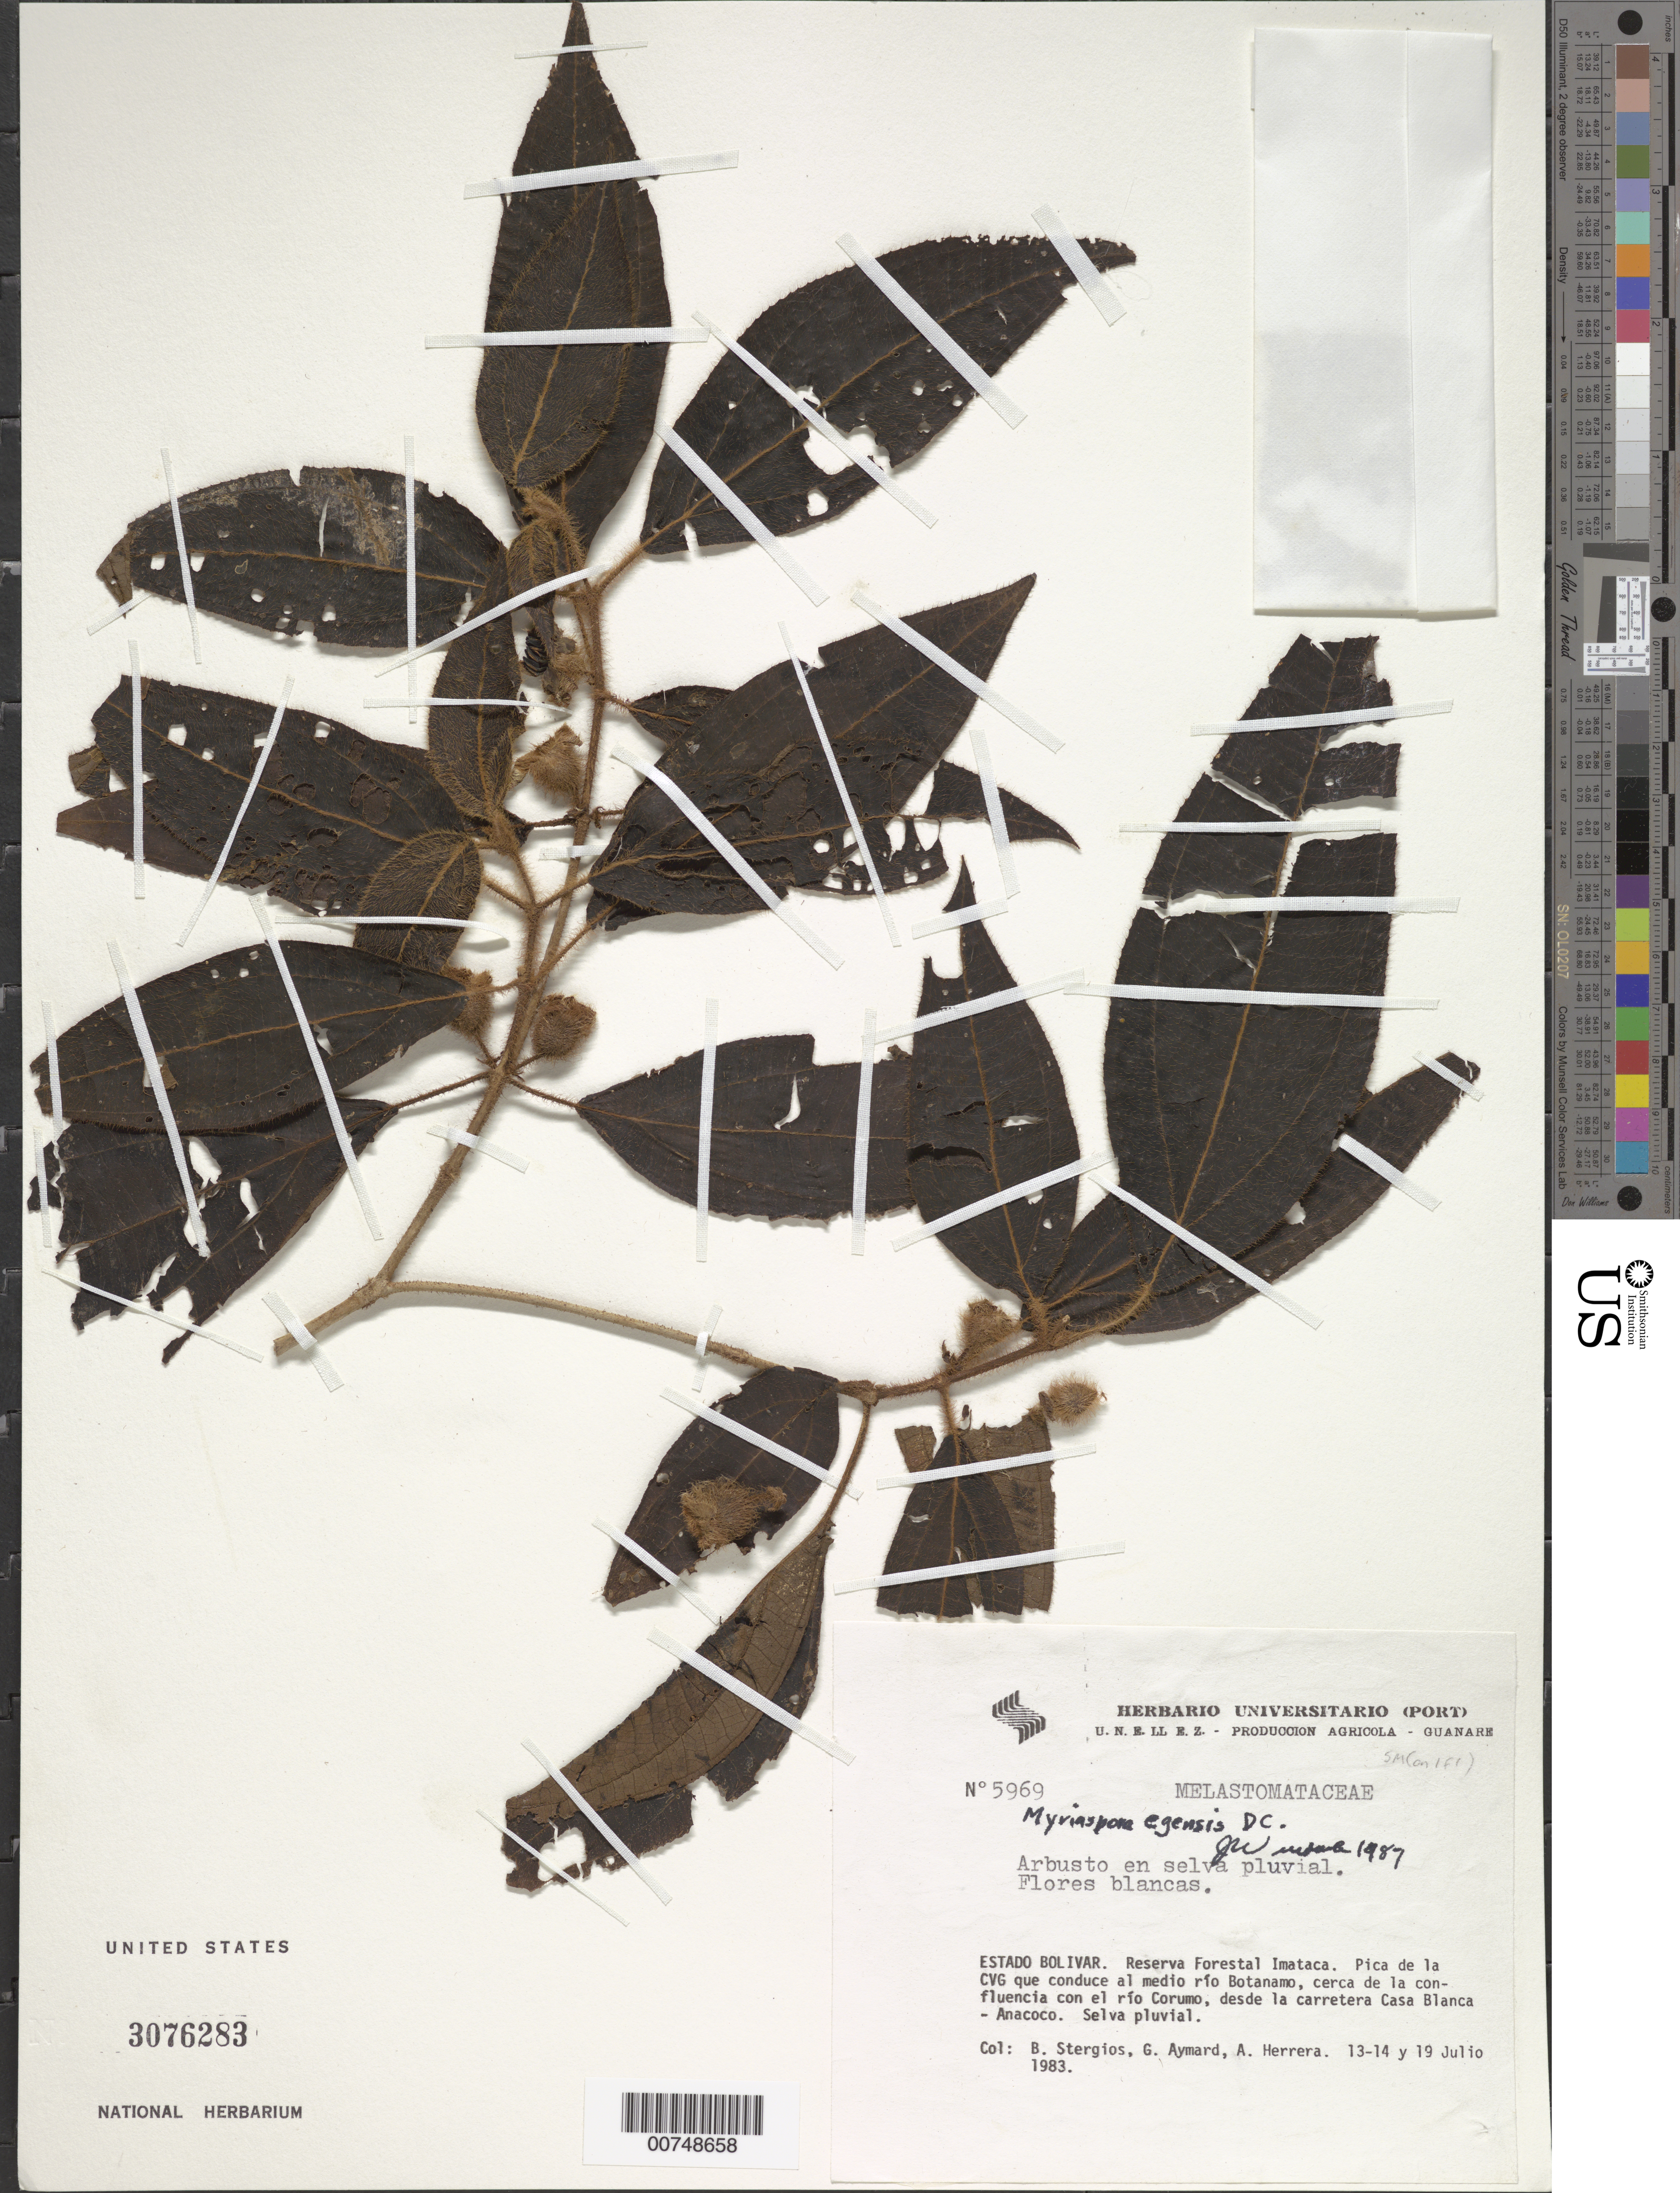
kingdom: Plantae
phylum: Tracheophyta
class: Magnoliopsida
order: Myrtales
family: Melastomataceae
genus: Bellucia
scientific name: Bellucia egensis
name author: (DC.) Penneys et al.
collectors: B. G. Stergios, G. A. Aymard & A. Herrera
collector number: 5969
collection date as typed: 13-Jul-83 to 19-Jul-83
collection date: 1983-07-13/1983-07-19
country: Venezuela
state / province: Bolívar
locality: Reserva Forestal Imataca, Pica de la CVG que conduce al medio Río Botanamo (cerca de la confluencia con el Río Coruma) desde la carretera Casa Blanca - Anacoco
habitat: Selva pluvial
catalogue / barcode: US 3076283